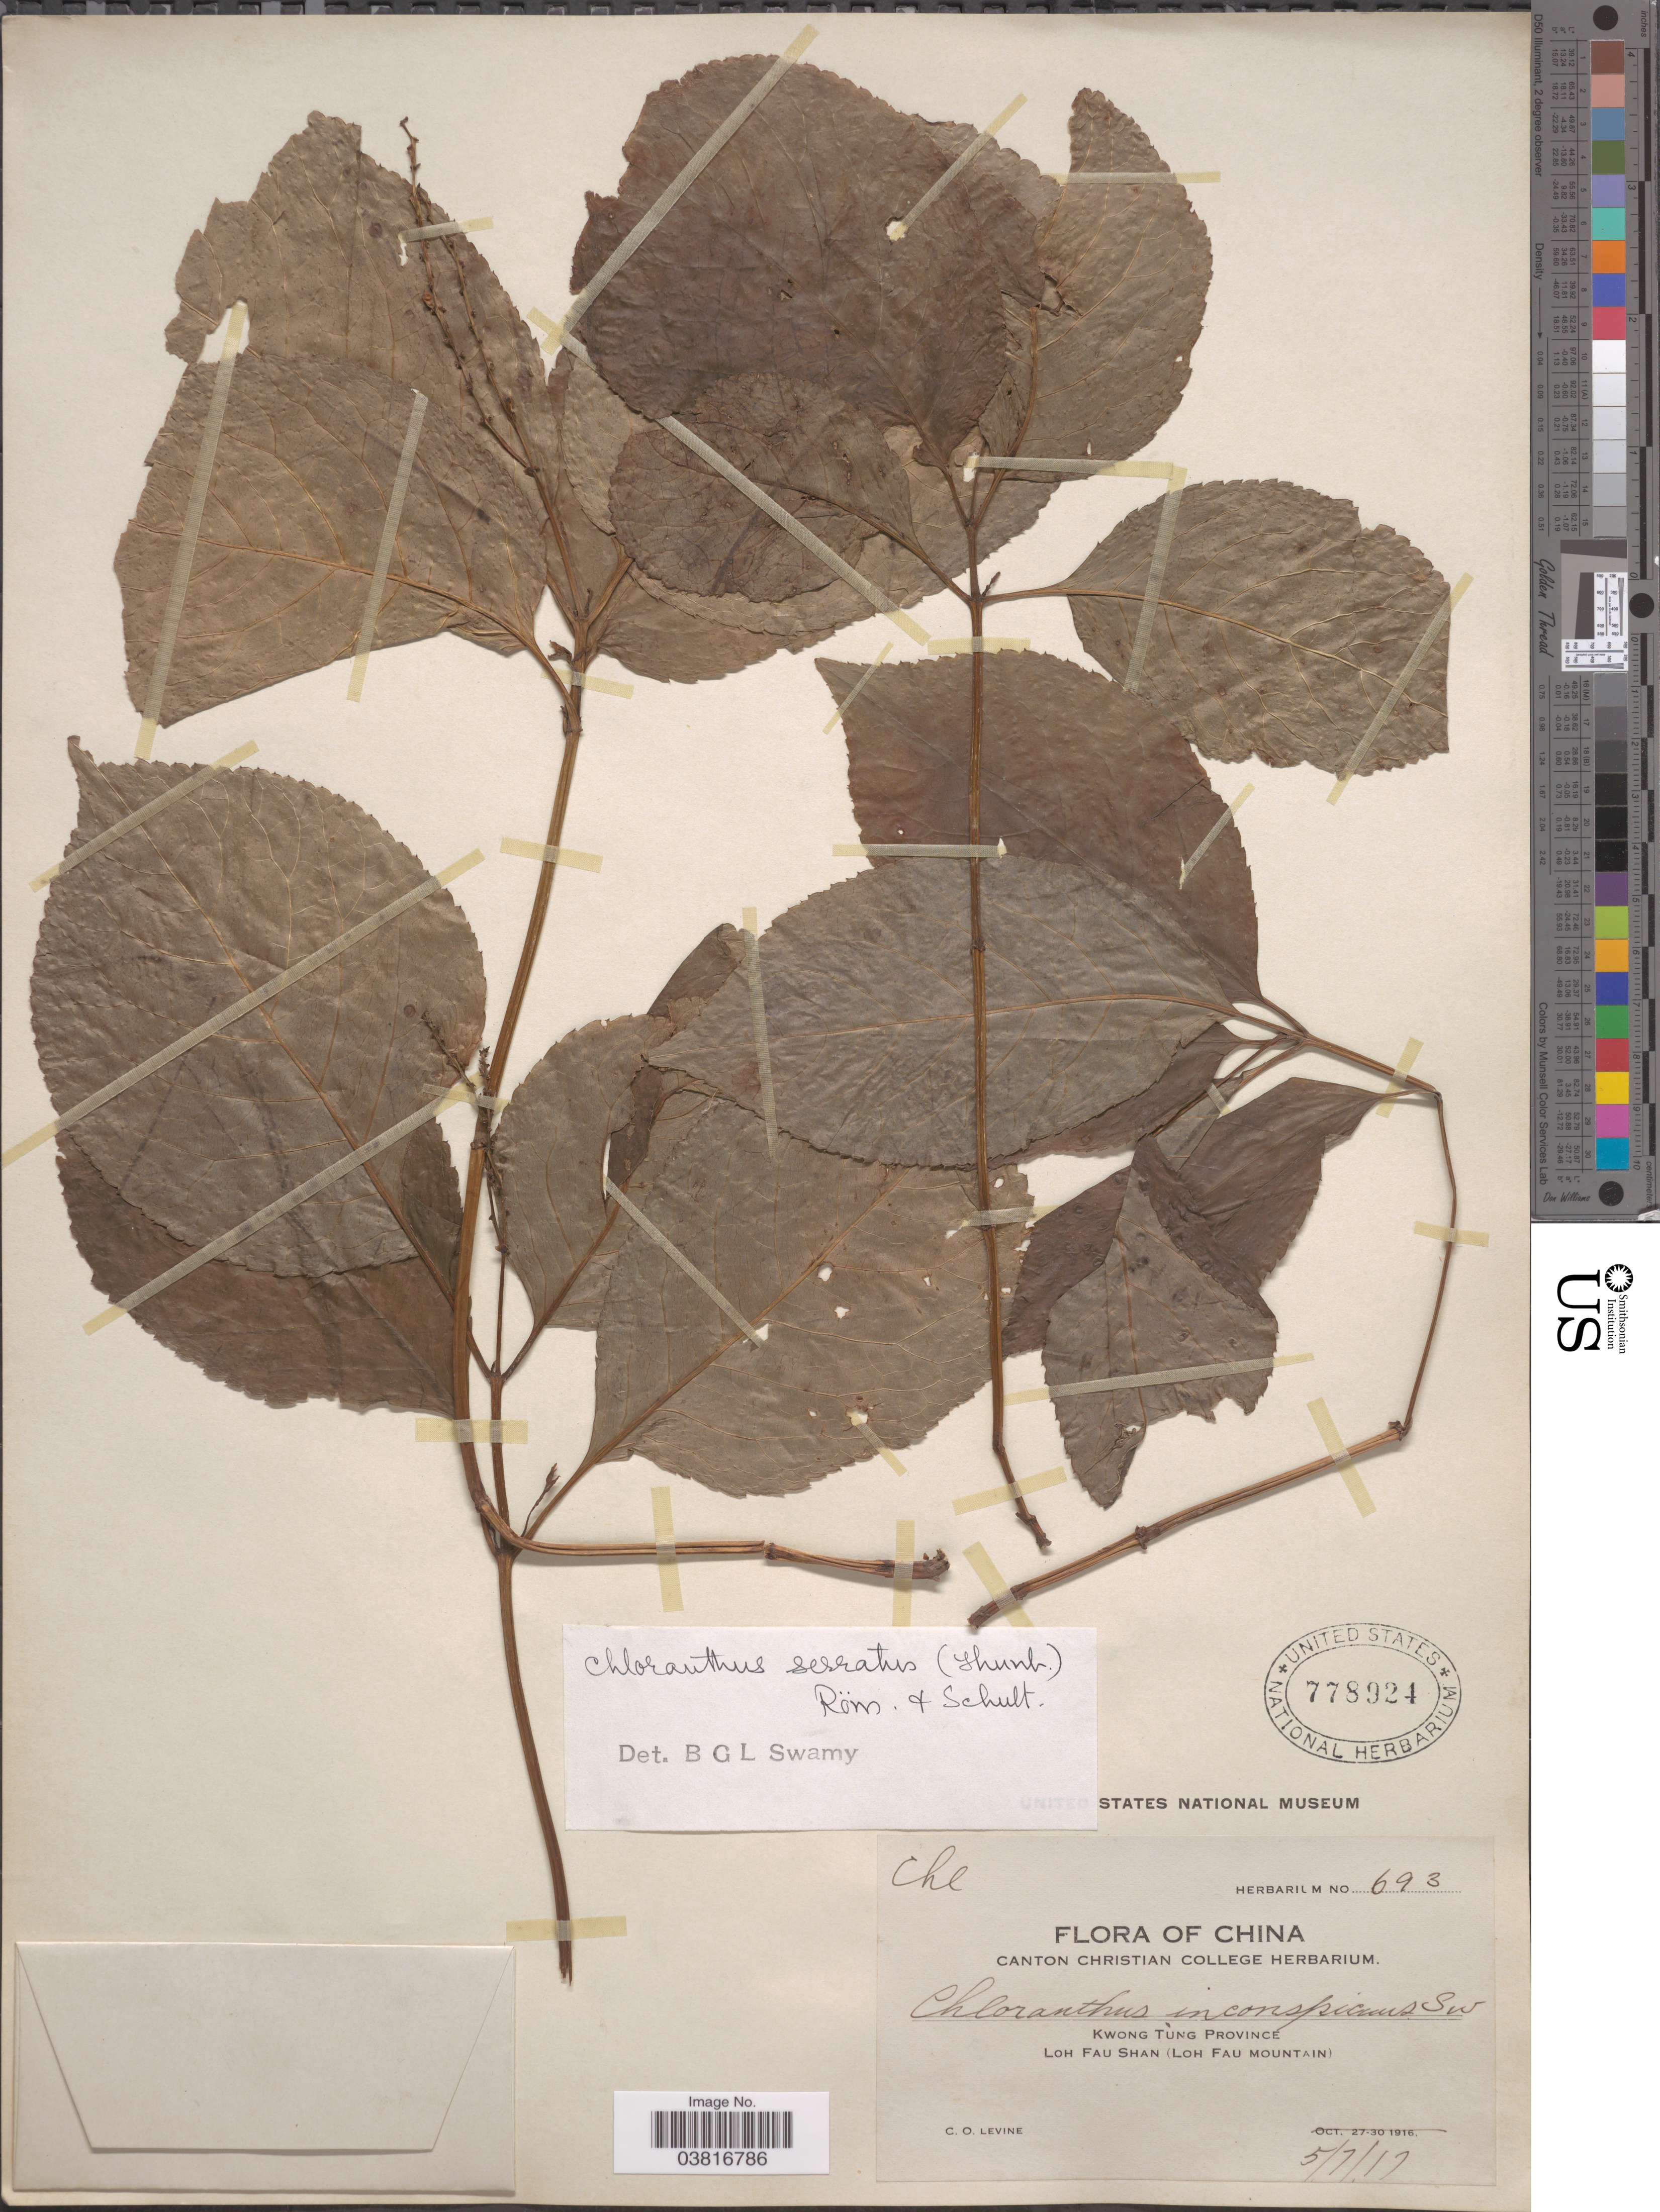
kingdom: Plantae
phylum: Tracheophyta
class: Magnoliopsida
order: Chloranthales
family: Chloranthaceae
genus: Chloranthus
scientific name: Chloranthus serratus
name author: (Thunb.) Roem. & Schult.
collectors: C. O. Levine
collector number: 693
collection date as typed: Transcribed d/m/y: 5/7/17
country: China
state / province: Guangdong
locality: Kwong Tung Province. Loh Fau Shan (Loh Fau Mountain).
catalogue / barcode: US 778924